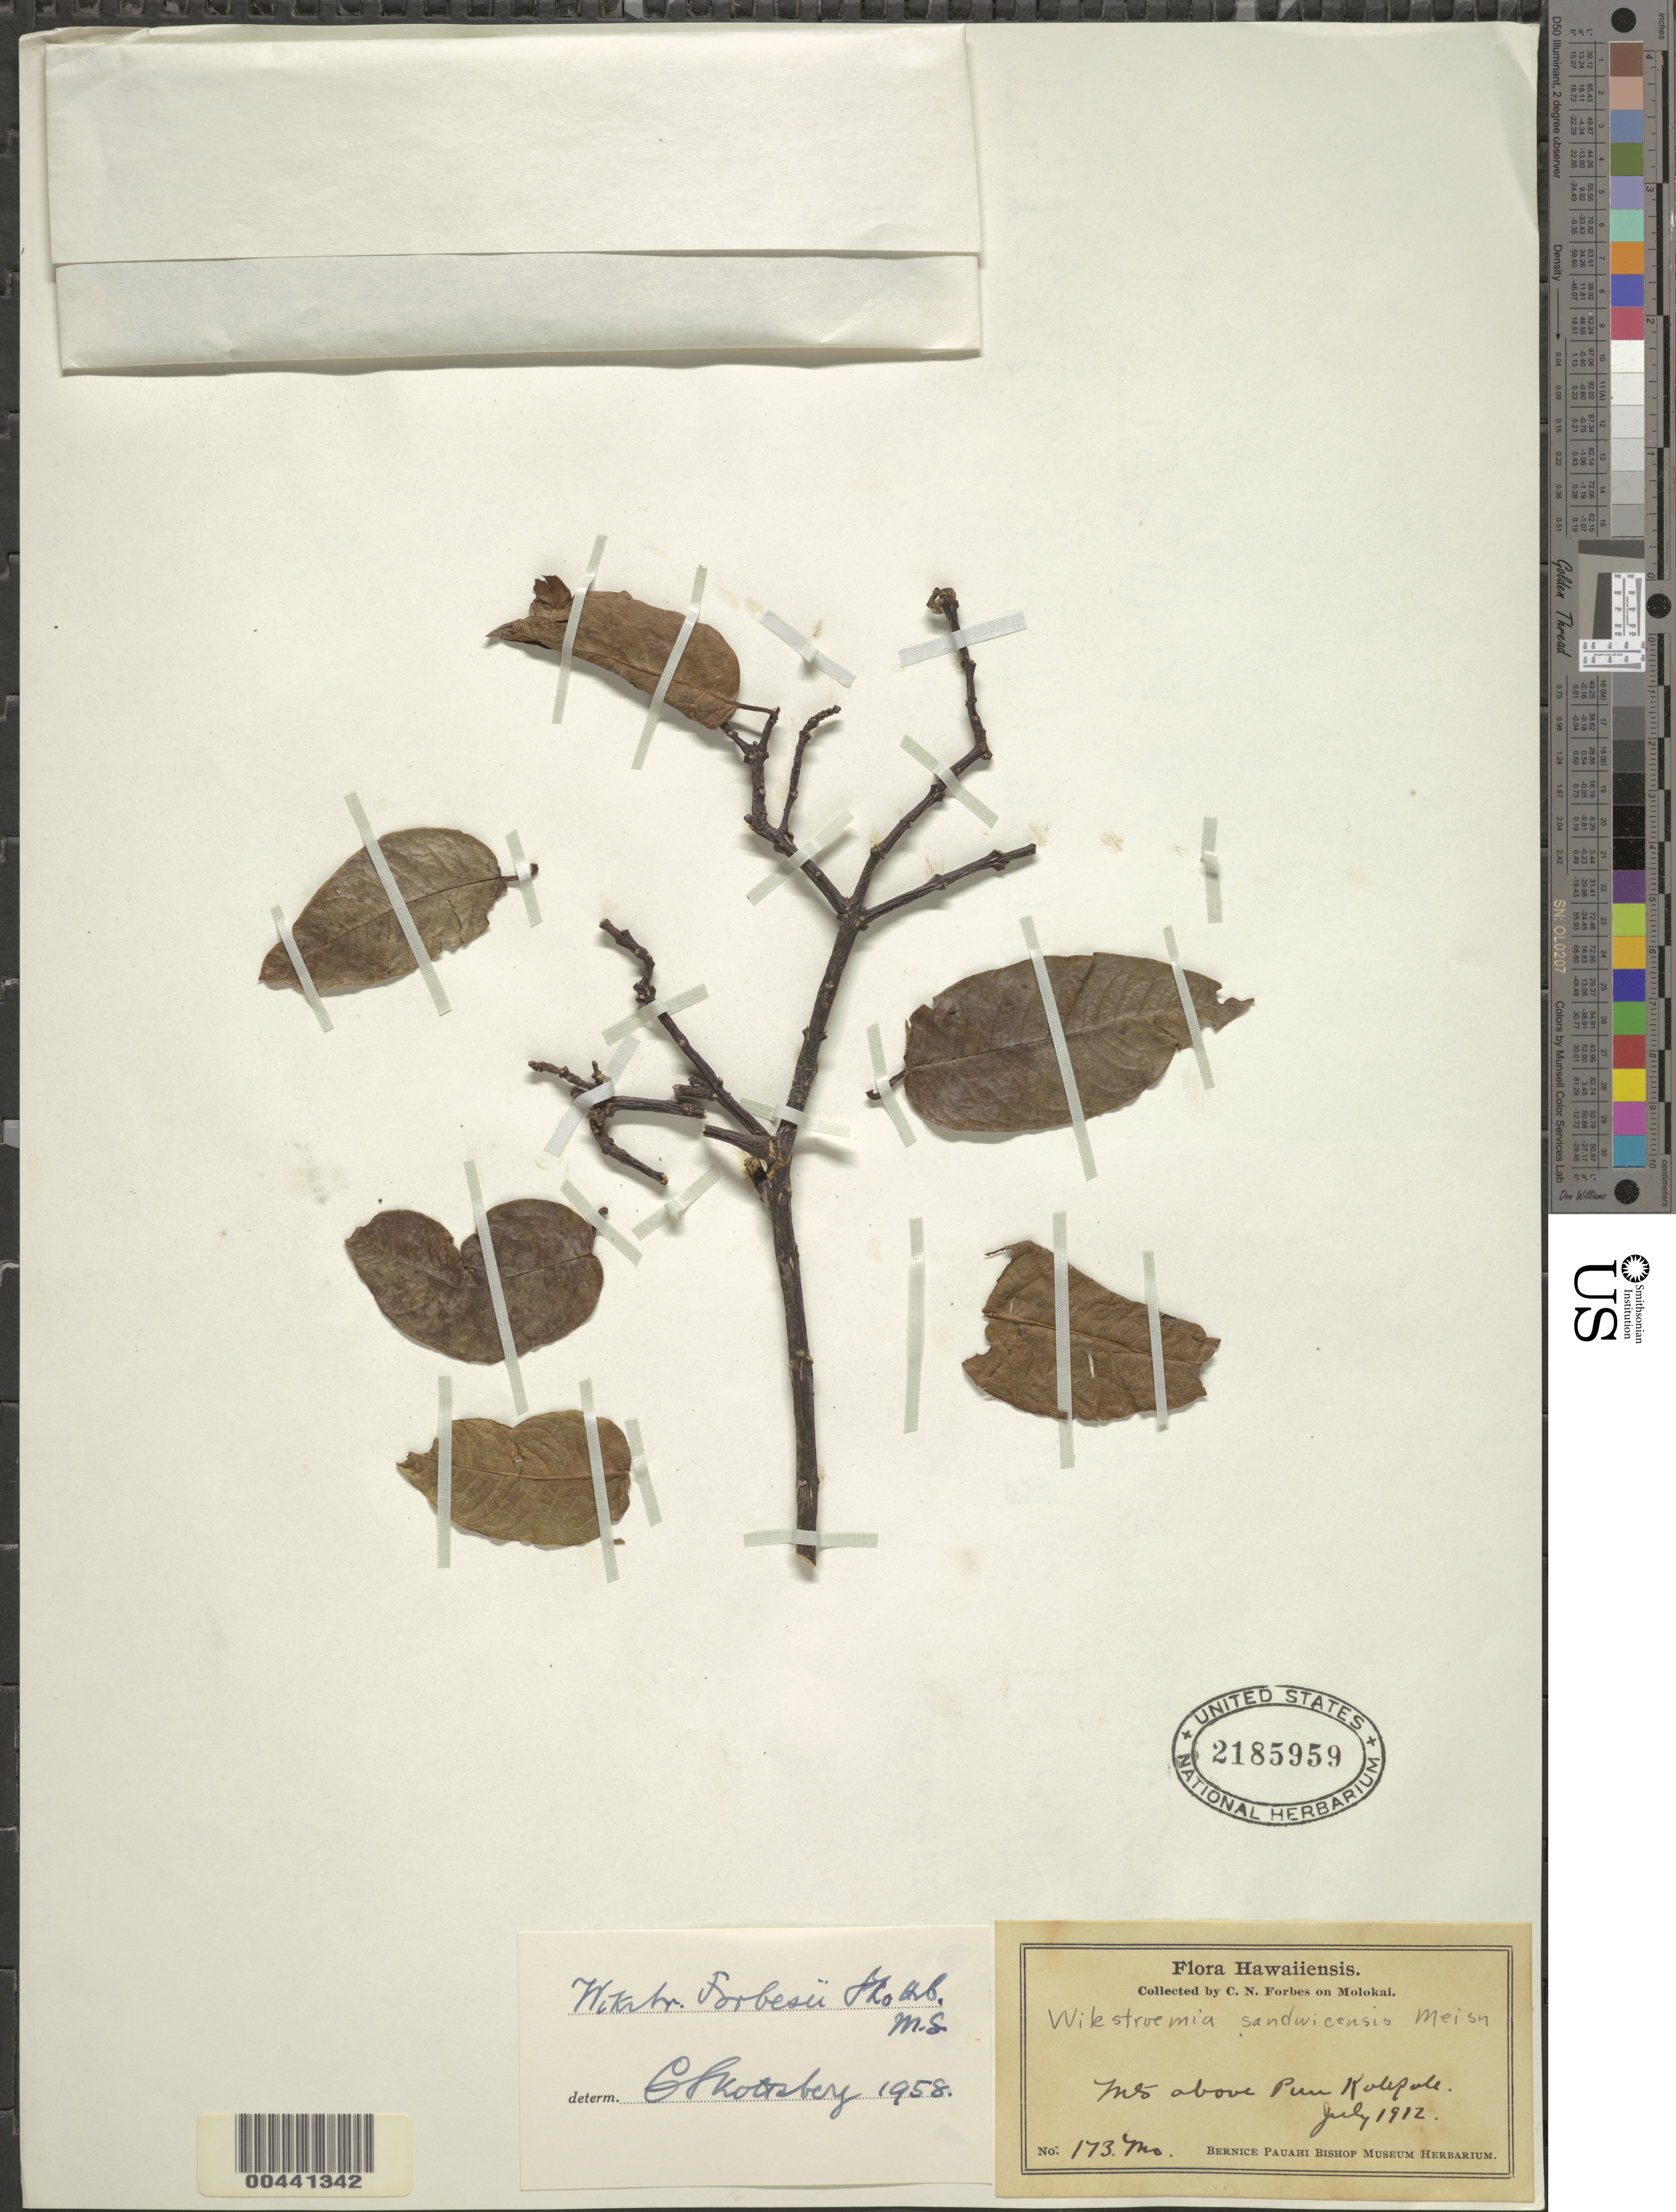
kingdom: Plantae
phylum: Tracheophyta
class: Magnoliopsida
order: Malvales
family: Thymelaeaceae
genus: Wikstroemia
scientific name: Wikstroemia forbesii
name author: Skottsb.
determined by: Skottsberg, C. J. F.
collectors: C. N. Forbes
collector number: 173.Mo.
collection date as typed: Jul 1912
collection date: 1912-07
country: United States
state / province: Hawaii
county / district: Maui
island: Moloka'i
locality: Mts above Puu Kolekole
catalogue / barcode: US 2185959